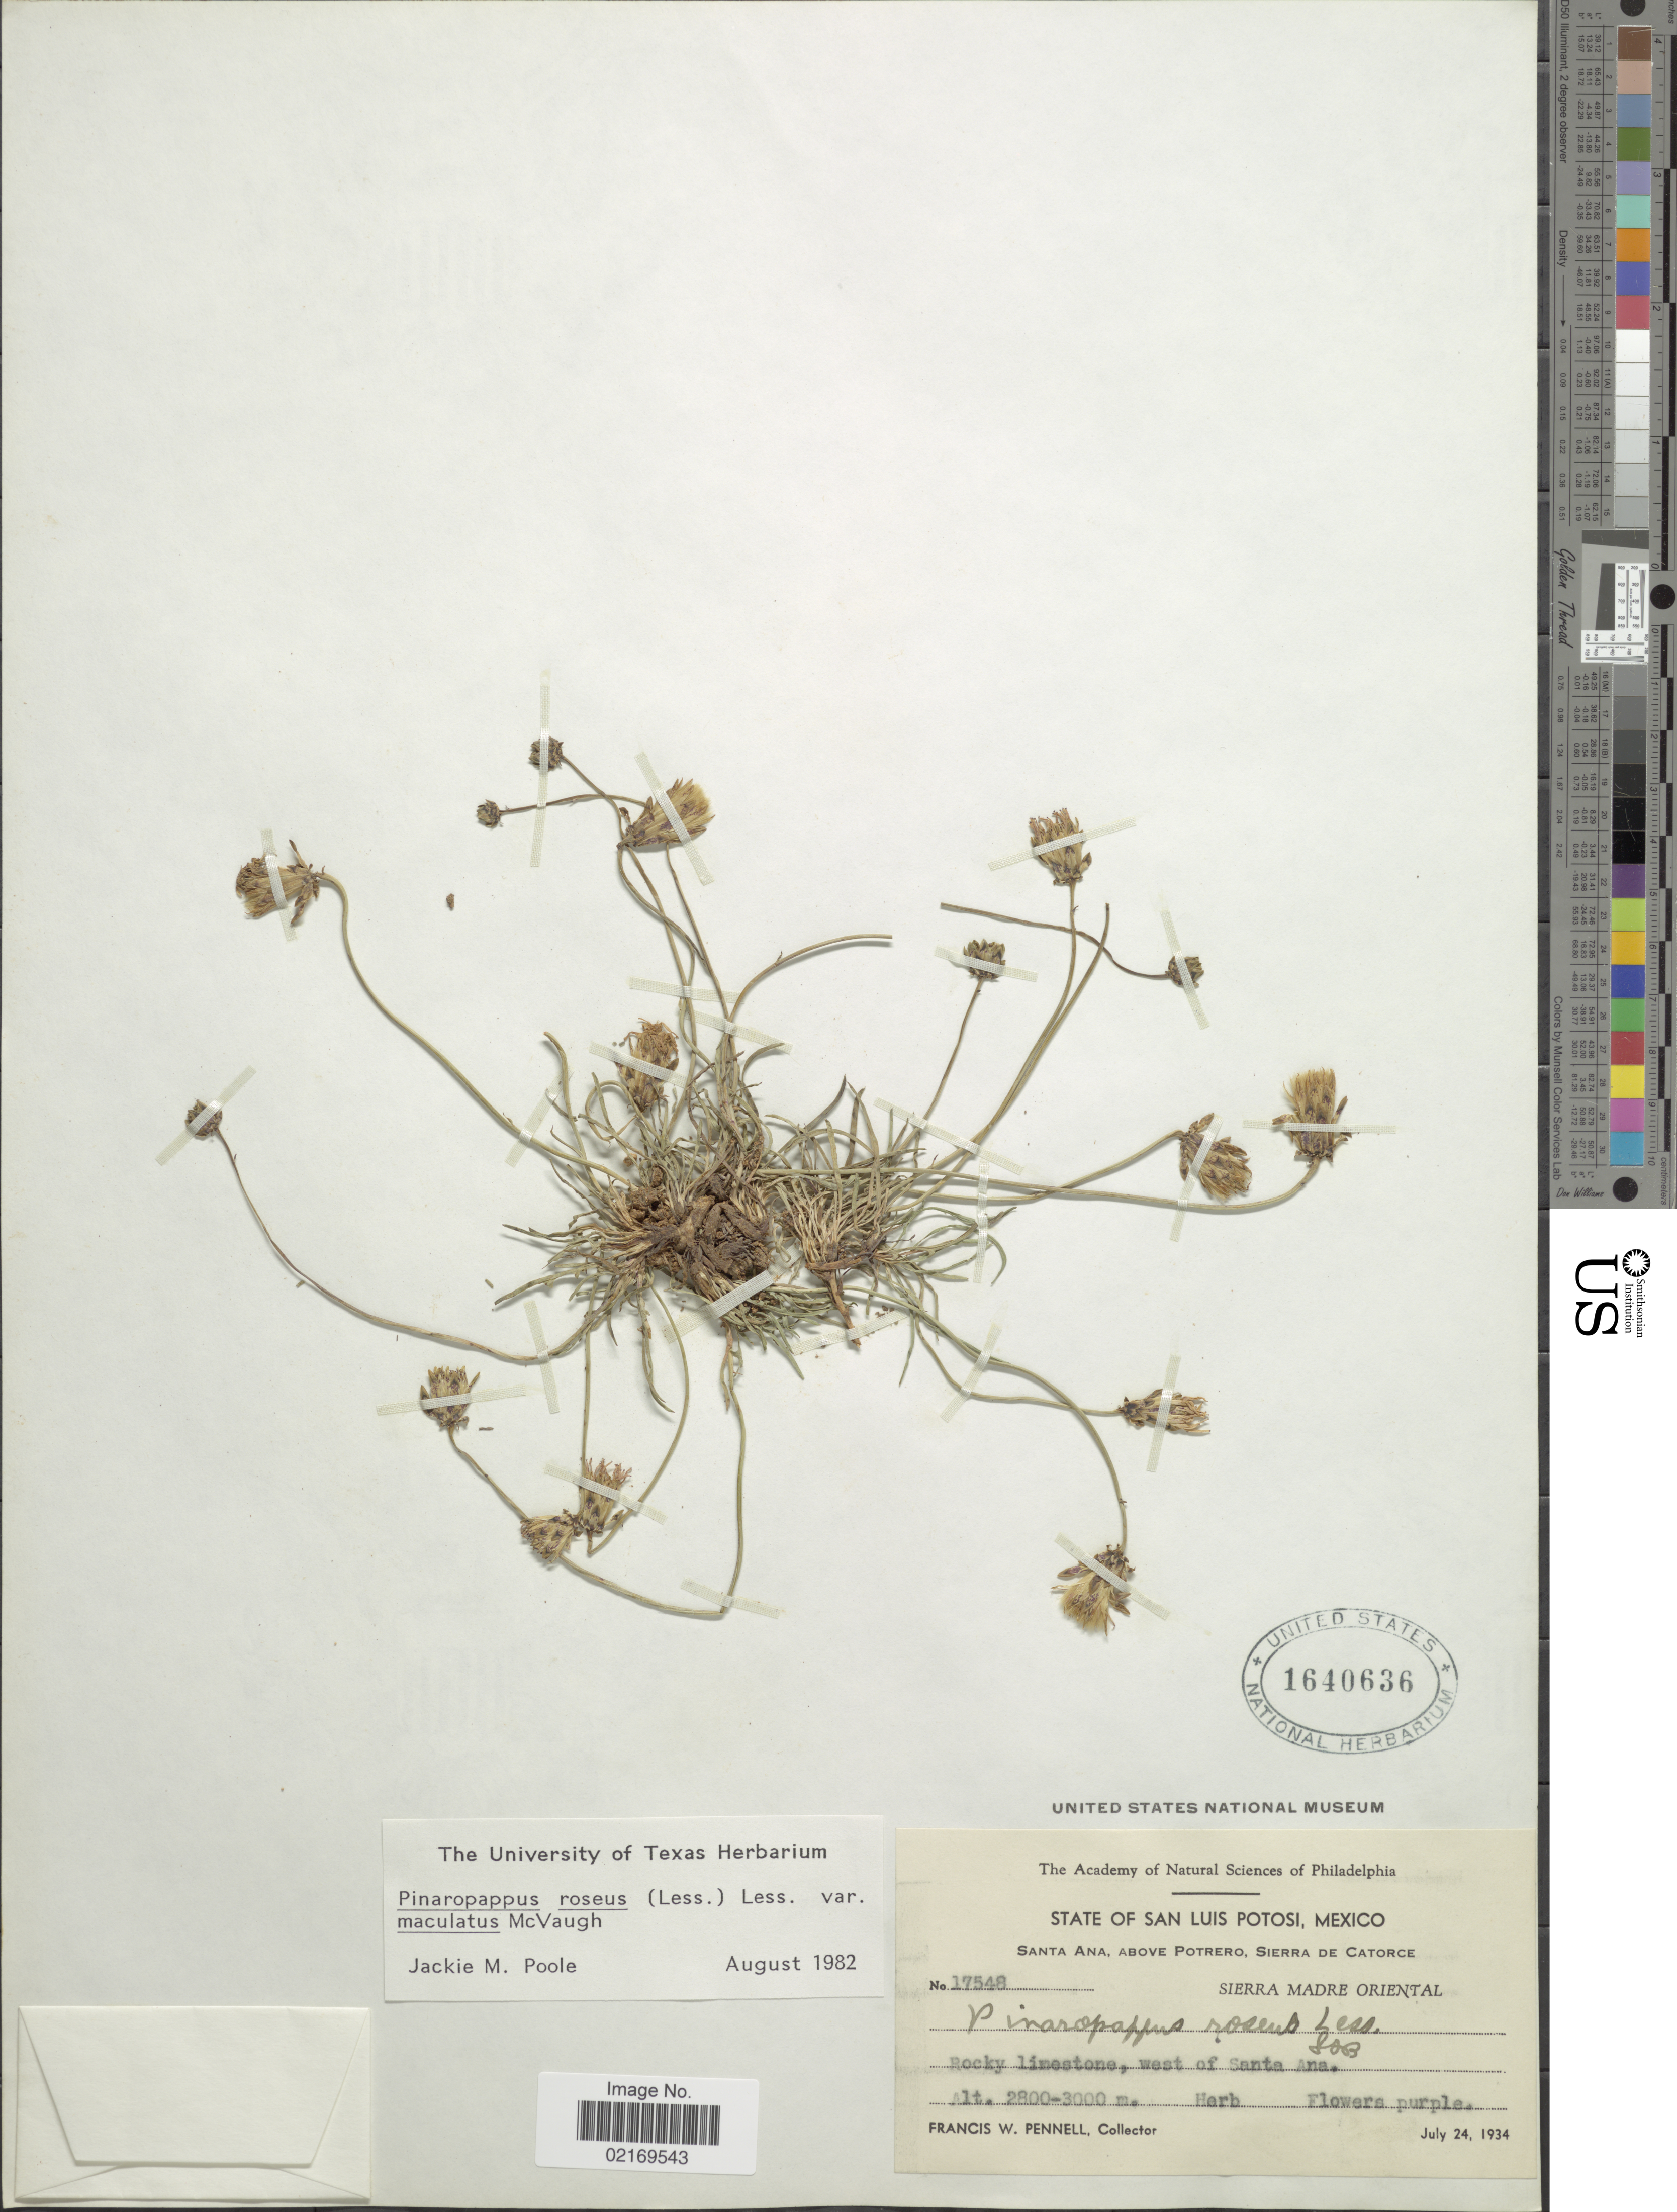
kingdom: Plantae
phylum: Tracheophyta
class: Magnoliopsida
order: Asterales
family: Asteraceae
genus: Pinaropappus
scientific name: Pinaropappus roseus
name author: Less.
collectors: F. W. Pennell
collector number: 17548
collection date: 1934-07-24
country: Mexico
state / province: San Luis Potosí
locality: Santa Ana, above Potrero, Sierra de Catorce, Sierra Madre Oriental, rocky limestone, west of Santa Ana.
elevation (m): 2800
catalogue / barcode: US 1640636